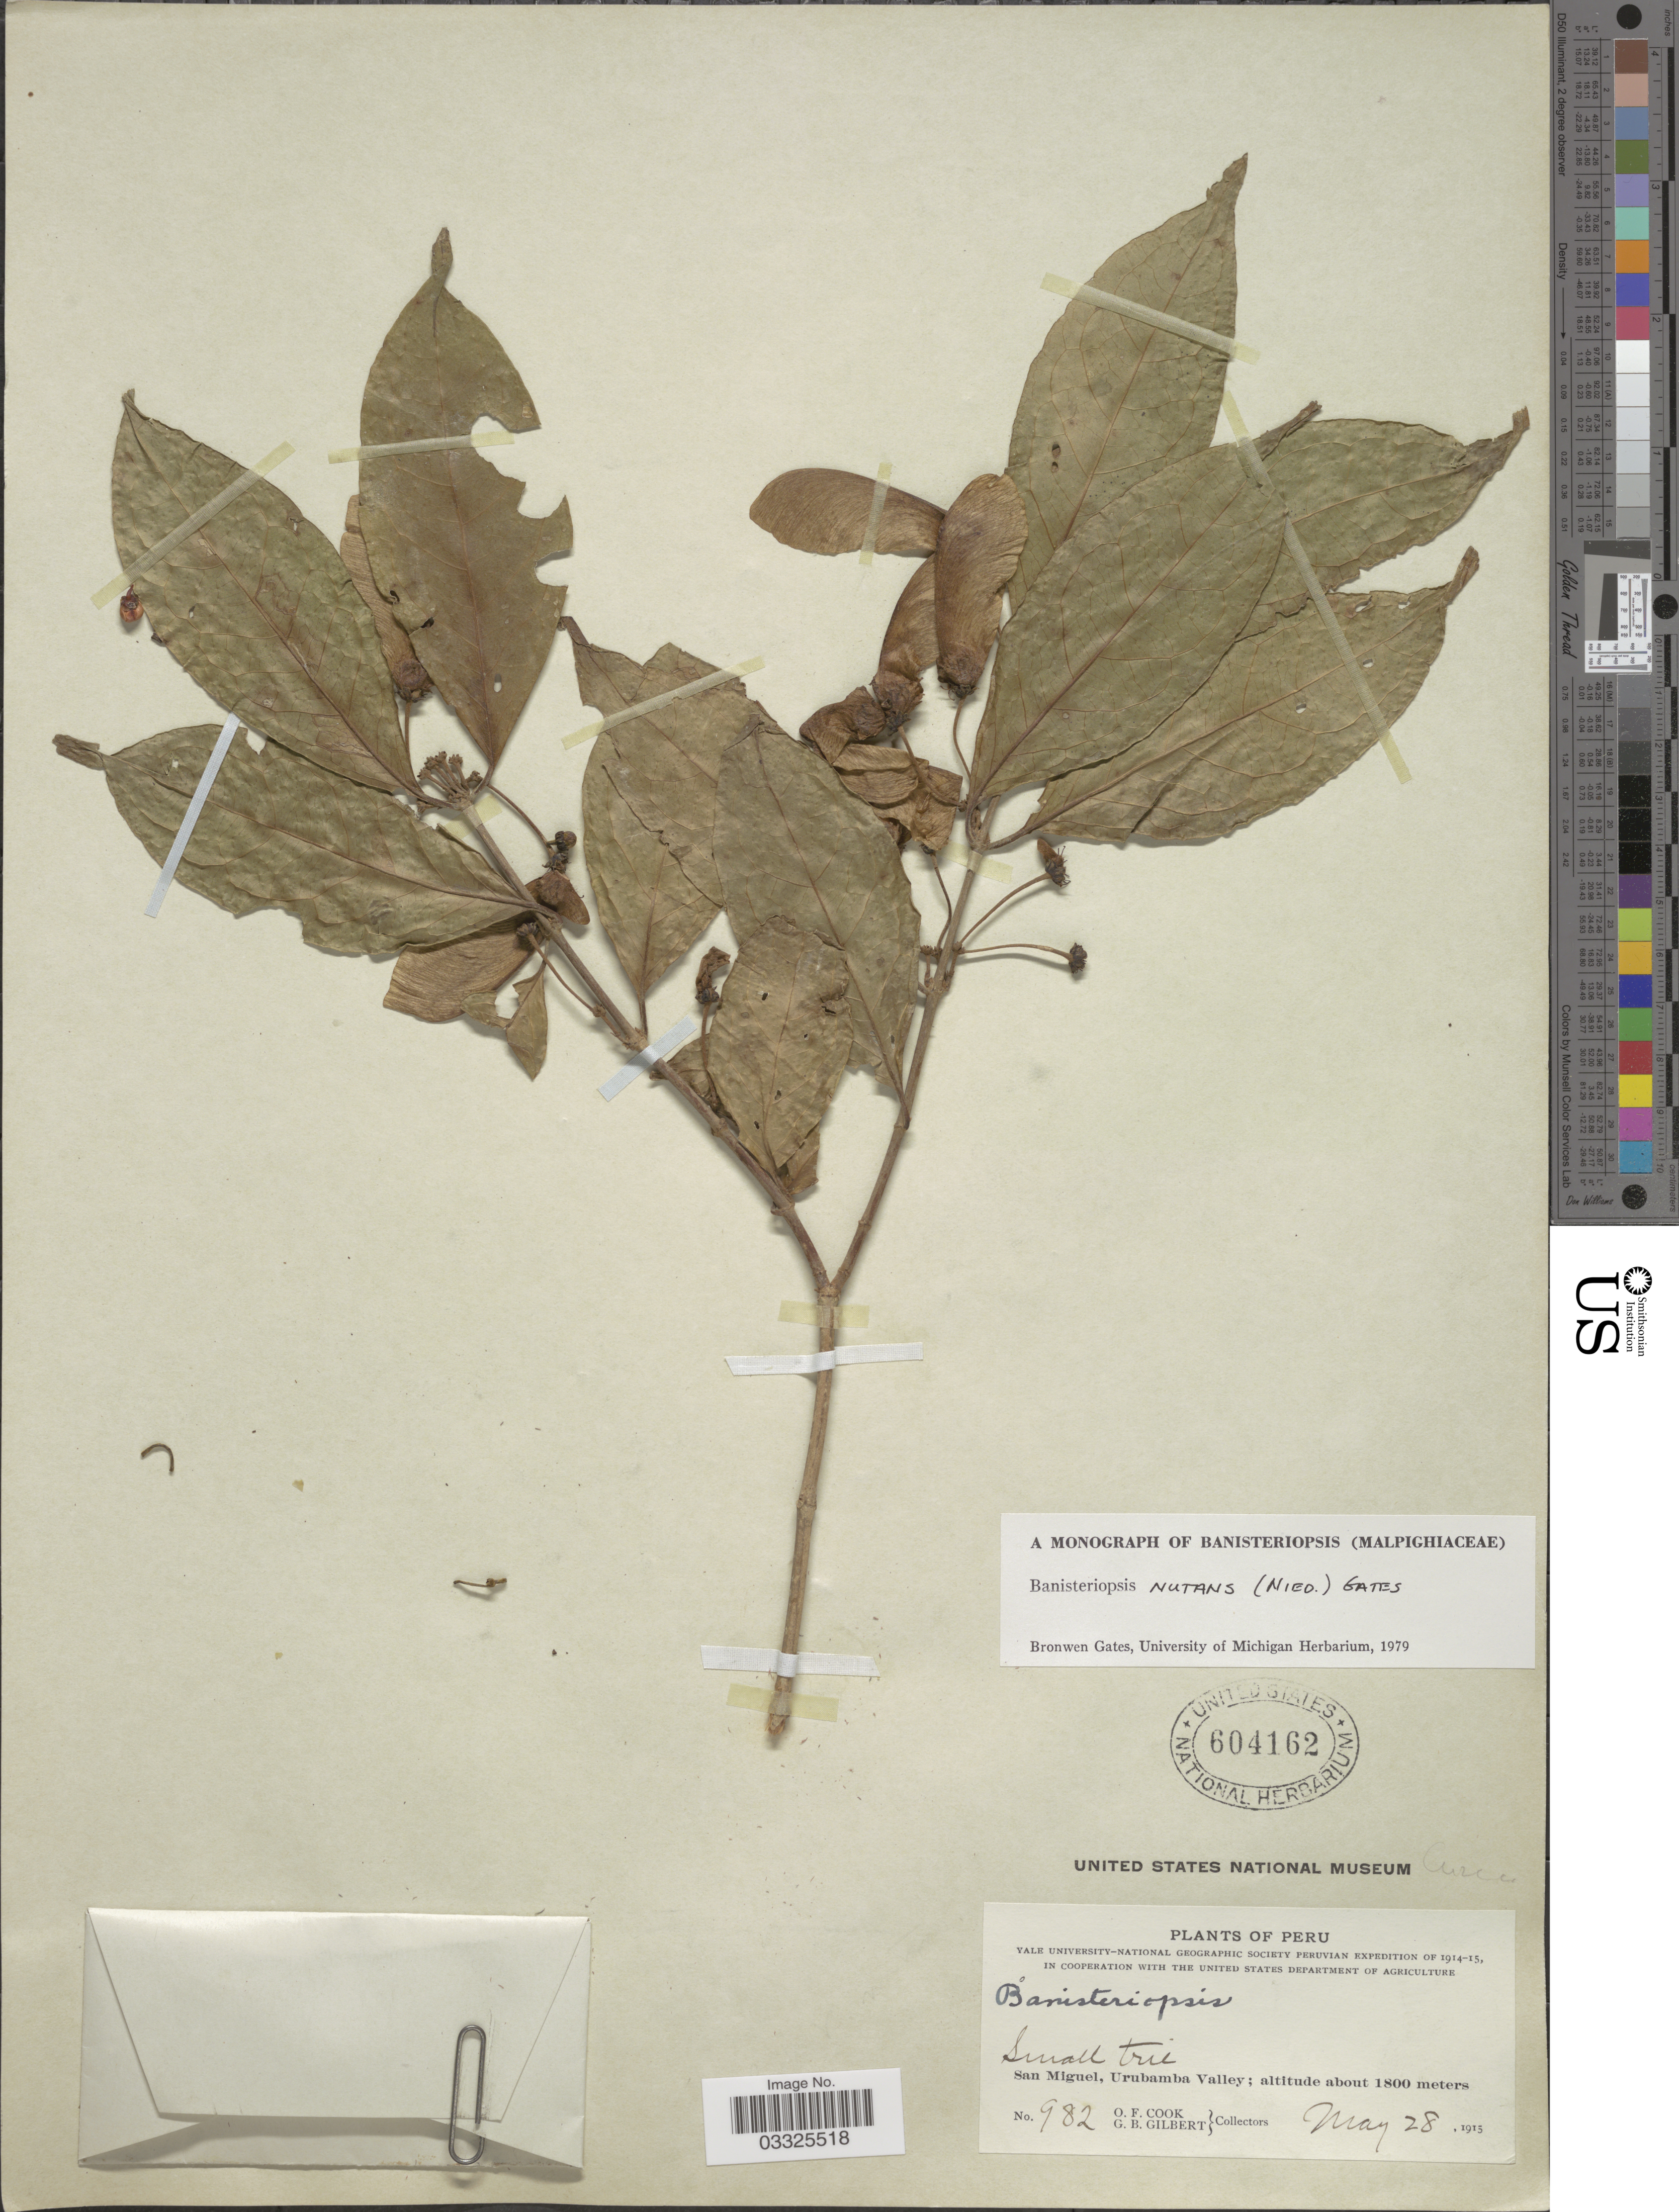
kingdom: Plantae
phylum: Tracheophyta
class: Magnoliopsida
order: Malpighiales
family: Malpighiaceae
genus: Banisteriopsis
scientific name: Banisteriopsis nutans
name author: (Poepp. ex Nied.) B. Gates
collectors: O. F. Cook & G. B. Gilbert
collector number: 982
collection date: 1915-05-28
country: Peru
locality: San Miguel, Urubamba Valley.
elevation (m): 1800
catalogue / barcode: US 604162